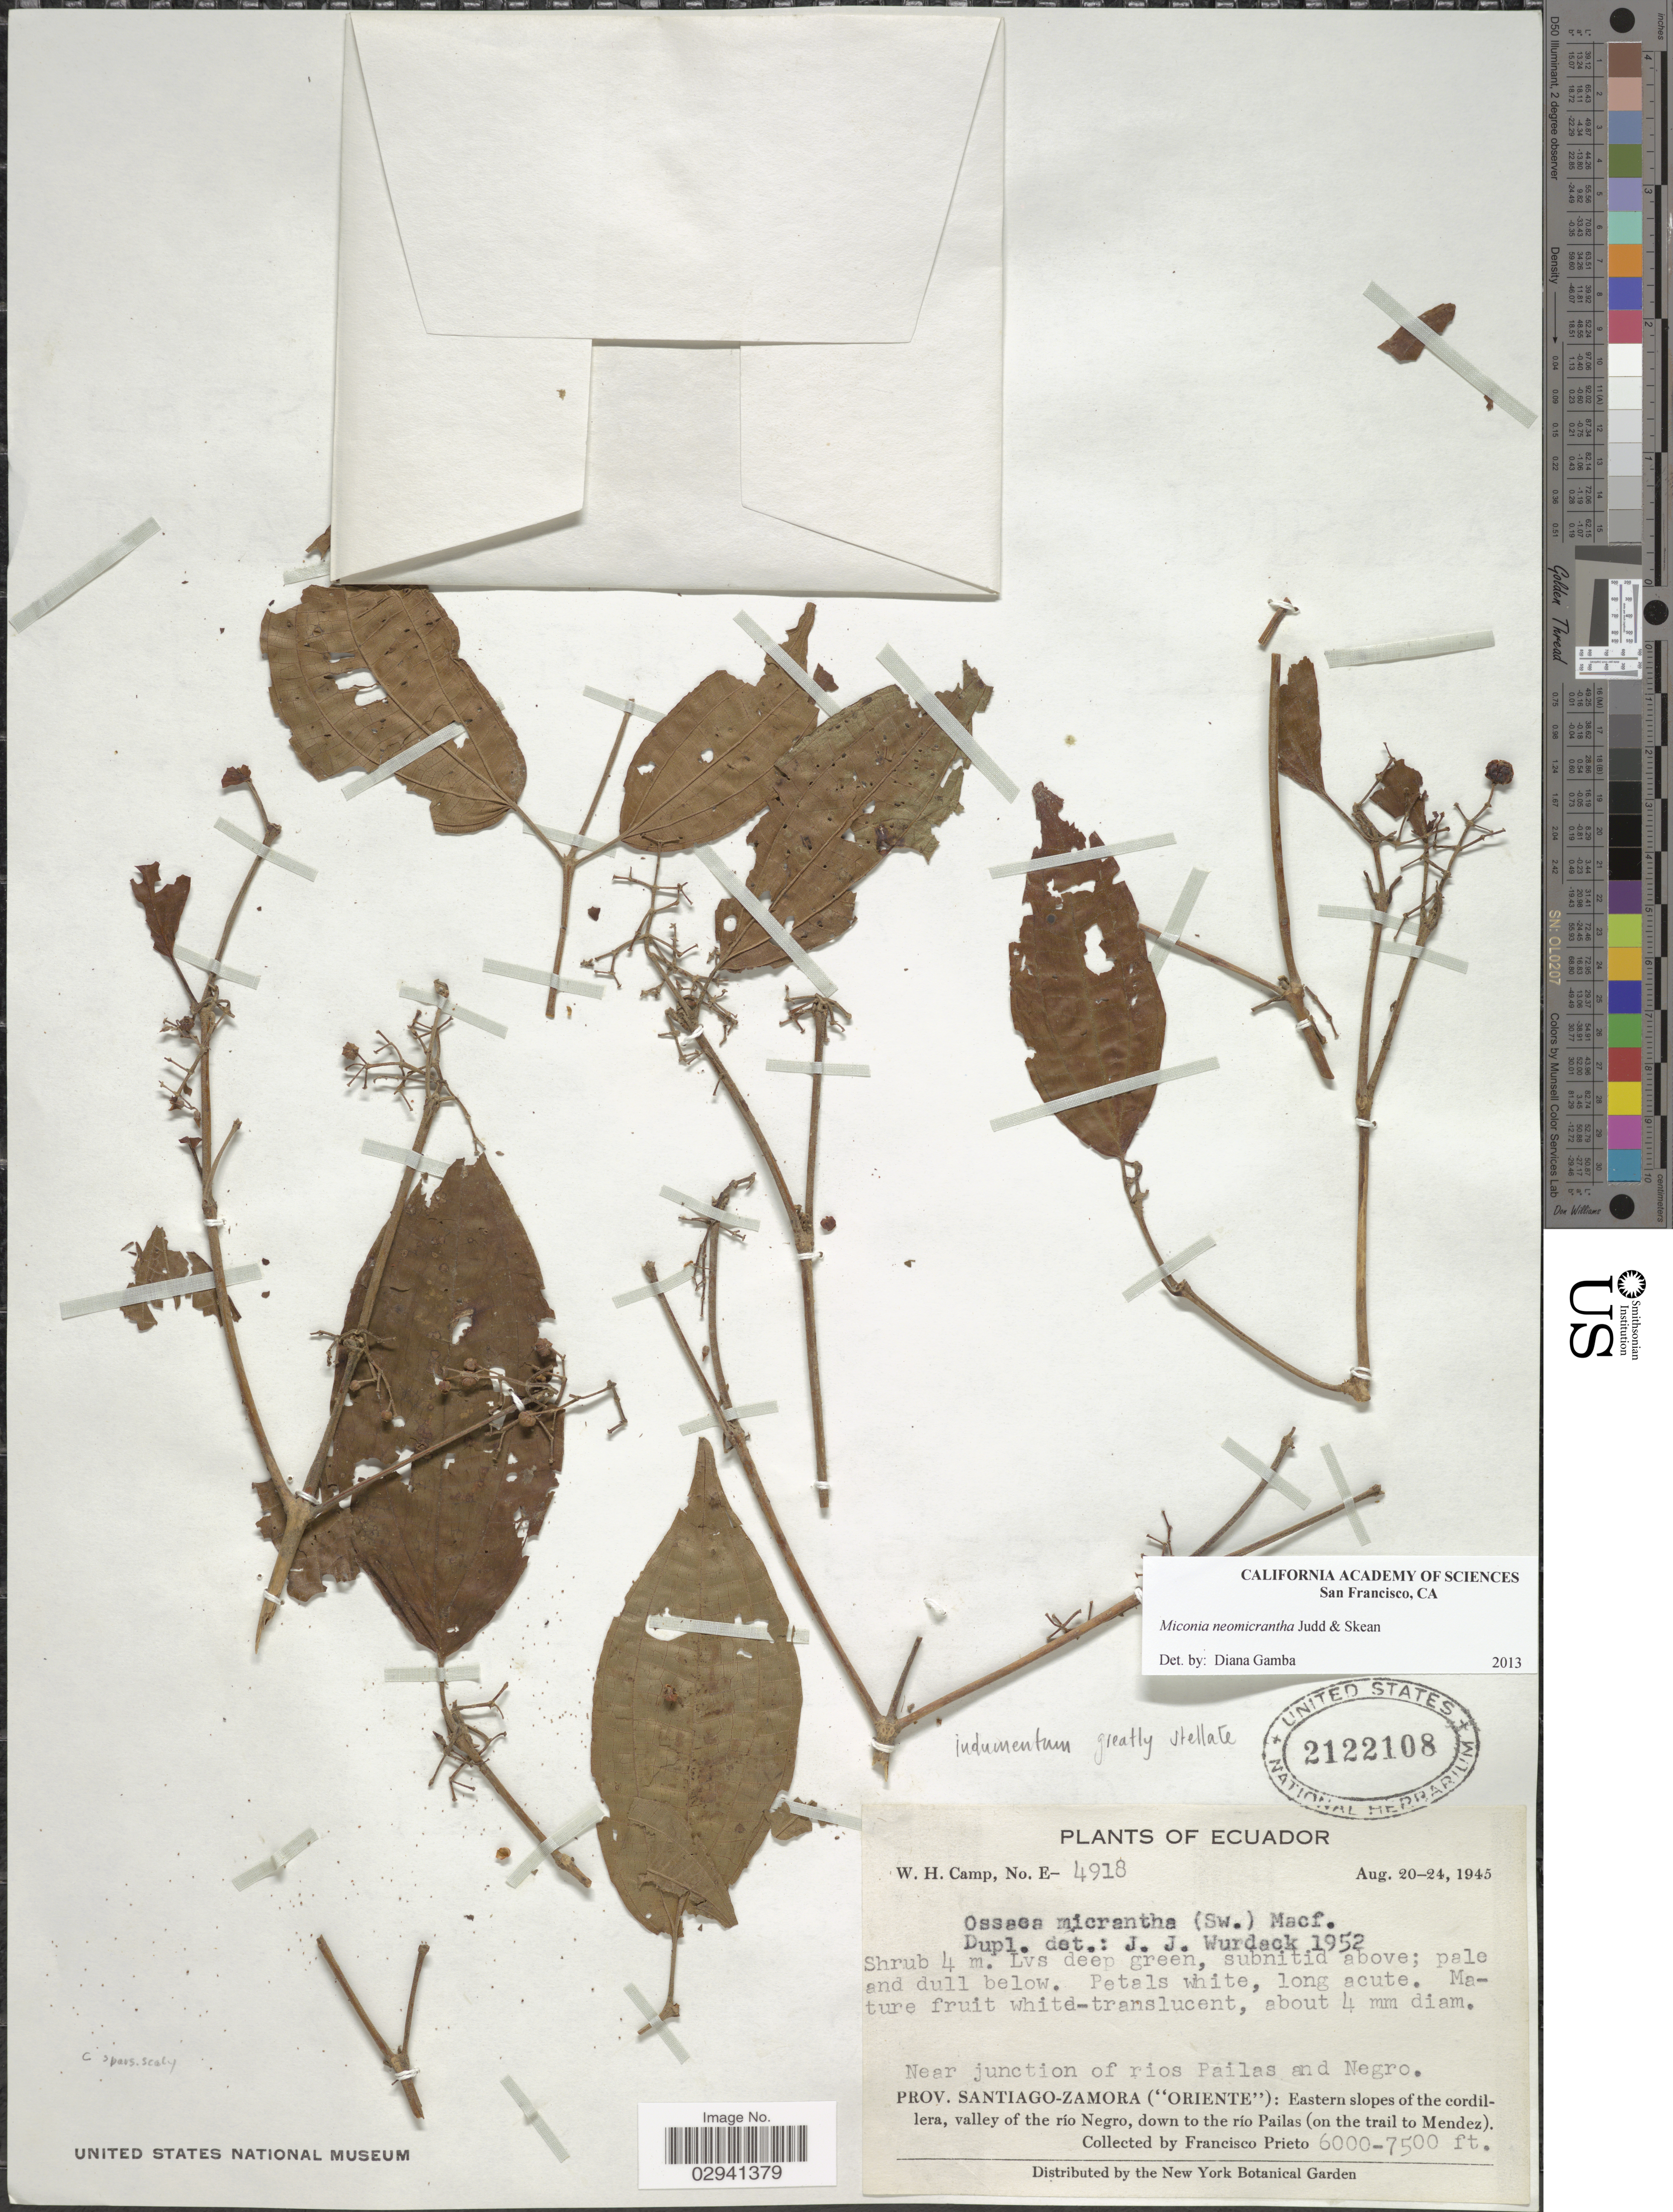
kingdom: Plantae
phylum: Tracheophyta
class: Magnoliopsida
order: Myrtales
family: Melastomataceae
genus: Miconia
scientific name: Miconia neomicrantha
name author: Judd & Skean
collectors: F. Prieto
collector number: E-4918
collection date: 1945-08-20/1945-08-24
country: Ecuador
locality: Near junction of rios Pailas and Negro, Prov. Santiago-Zamora ("Oriente"), Eastern slopes of the cordillera, valley of the río Negro, down to the río Pailas (on the trail to Mendez).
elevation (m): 1829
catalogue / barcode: US 2122108